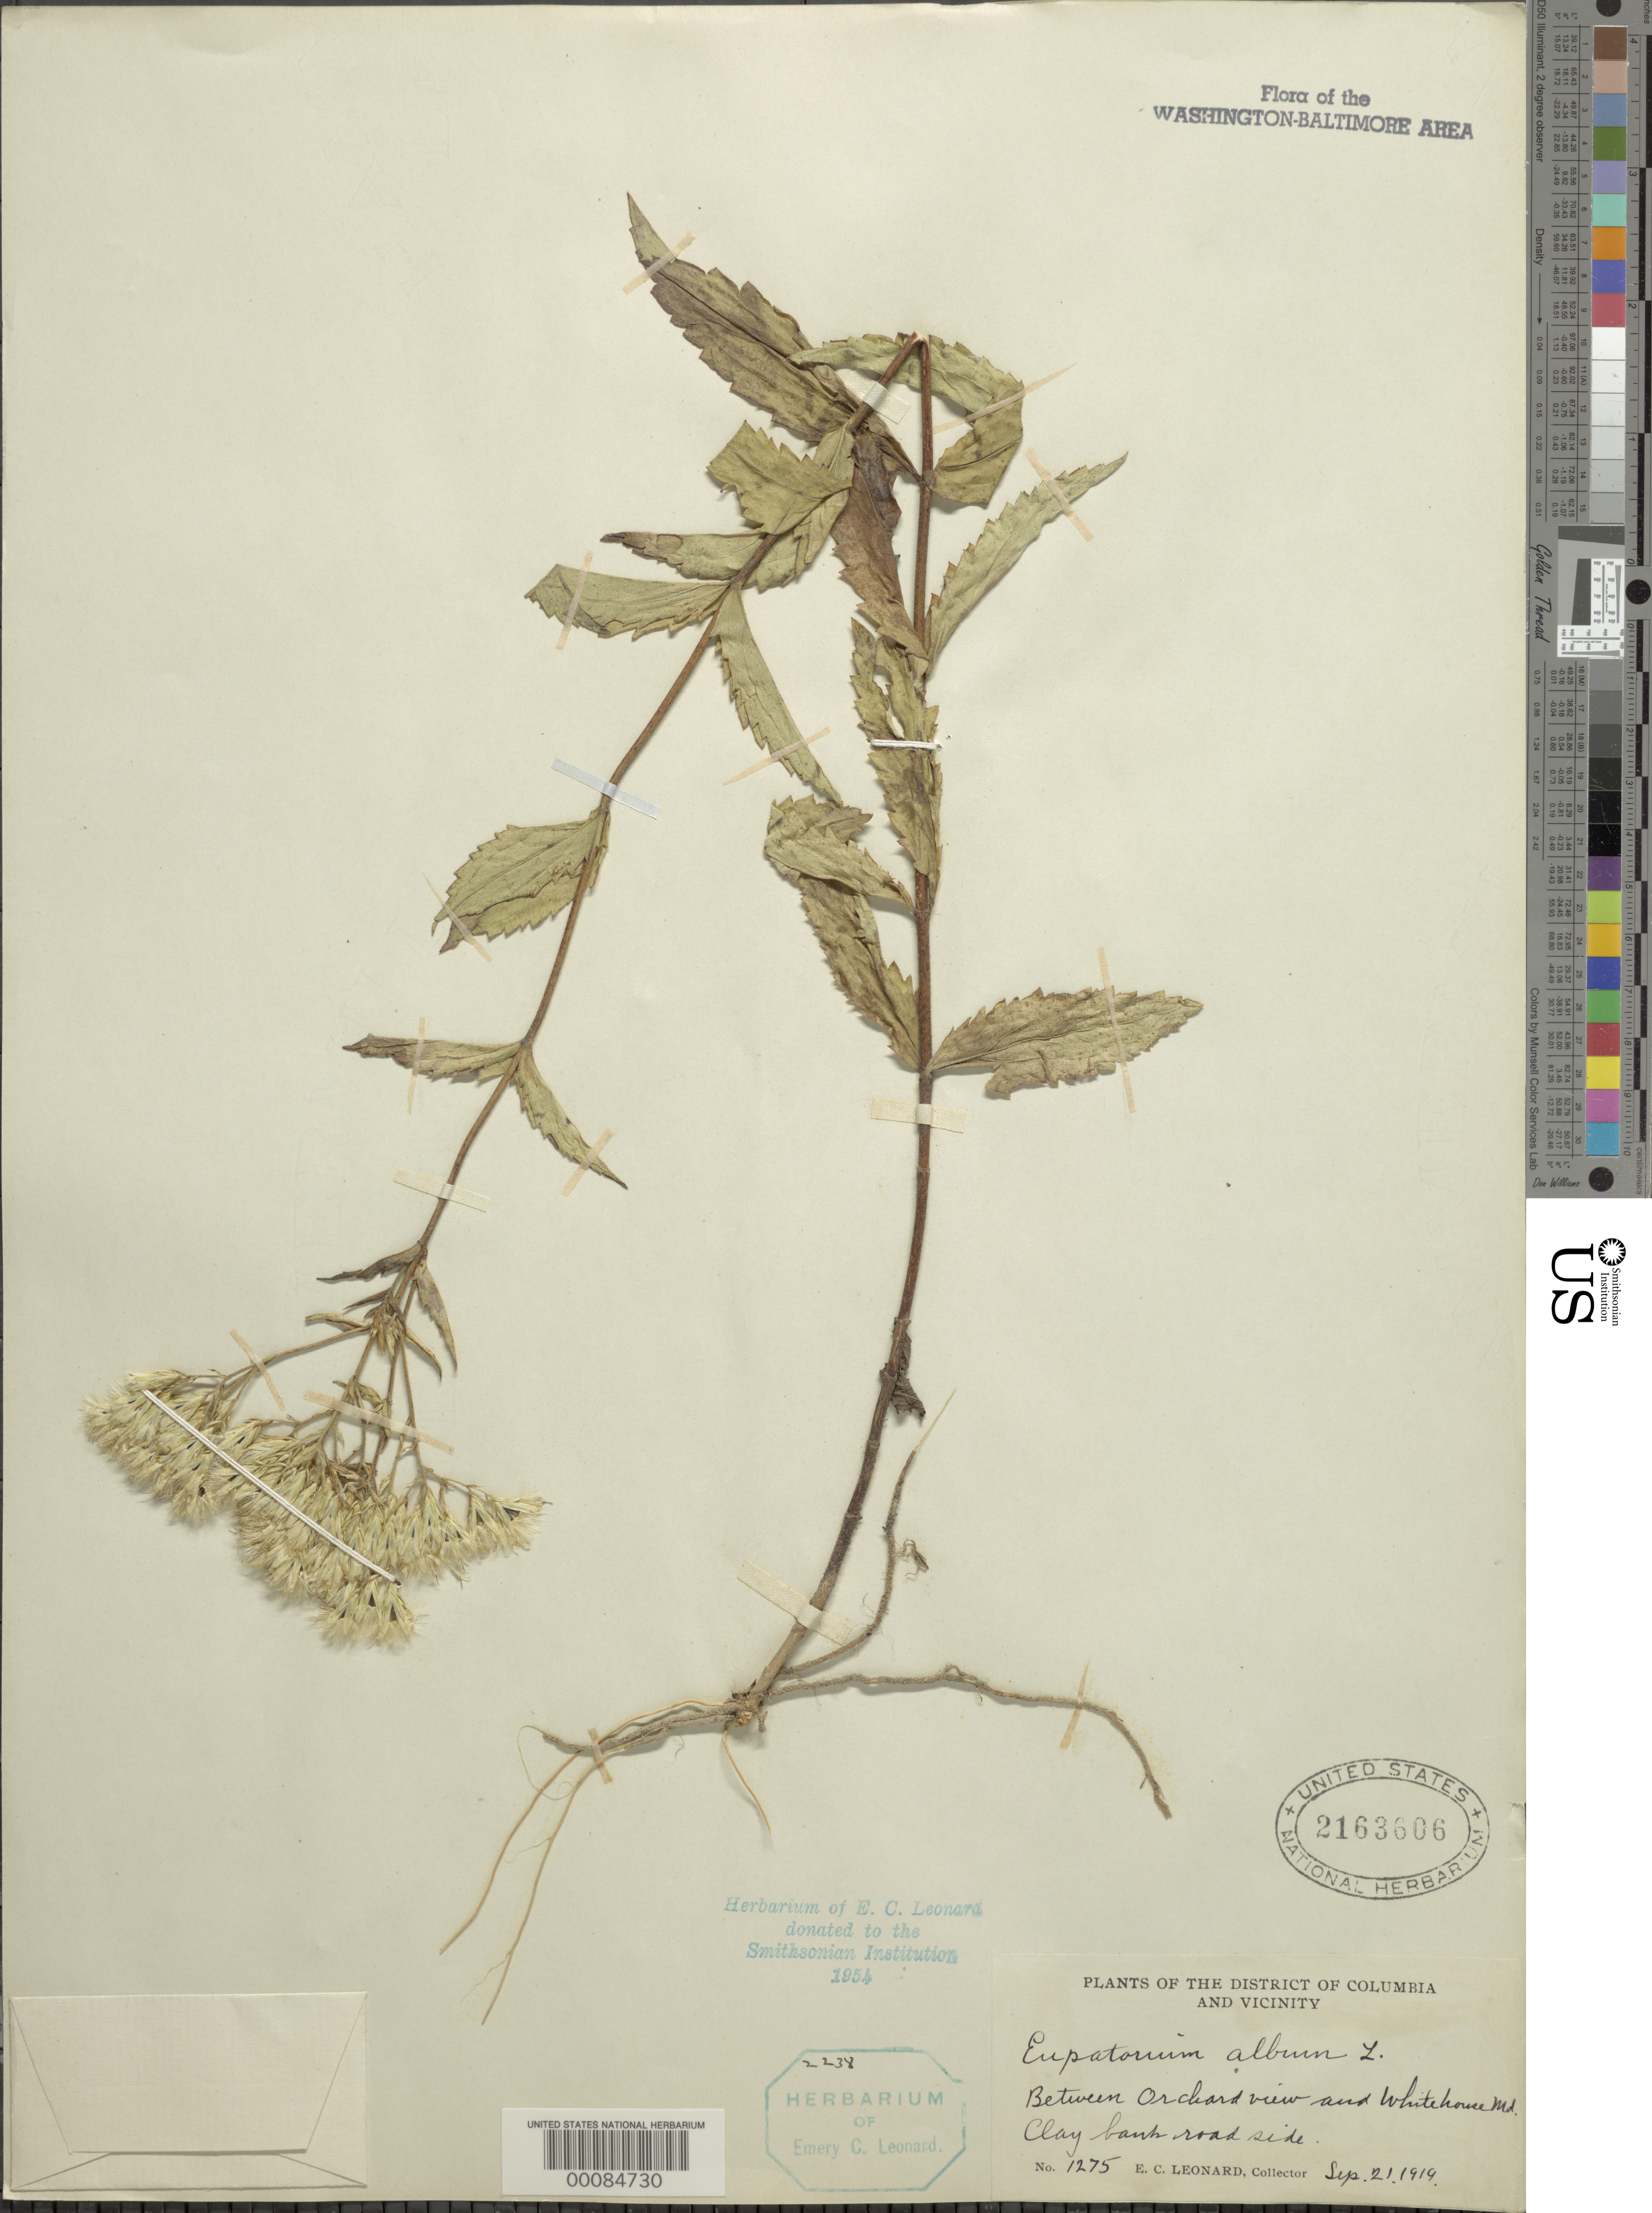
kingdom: Plantae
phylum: Tracheophyta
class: Magnoliopsida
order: Asterales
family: Asteraceae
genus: Eupatorium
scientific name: Eupatorium album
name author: L.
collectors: E. C. Leonard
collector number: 1275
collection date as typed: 21 Sep 1919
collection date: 1919-09-21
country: United States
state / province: Maryland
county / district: Prince George's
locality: between Orchard View and Whitehouse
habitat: Clay bank roadside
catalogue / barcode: US 2163606